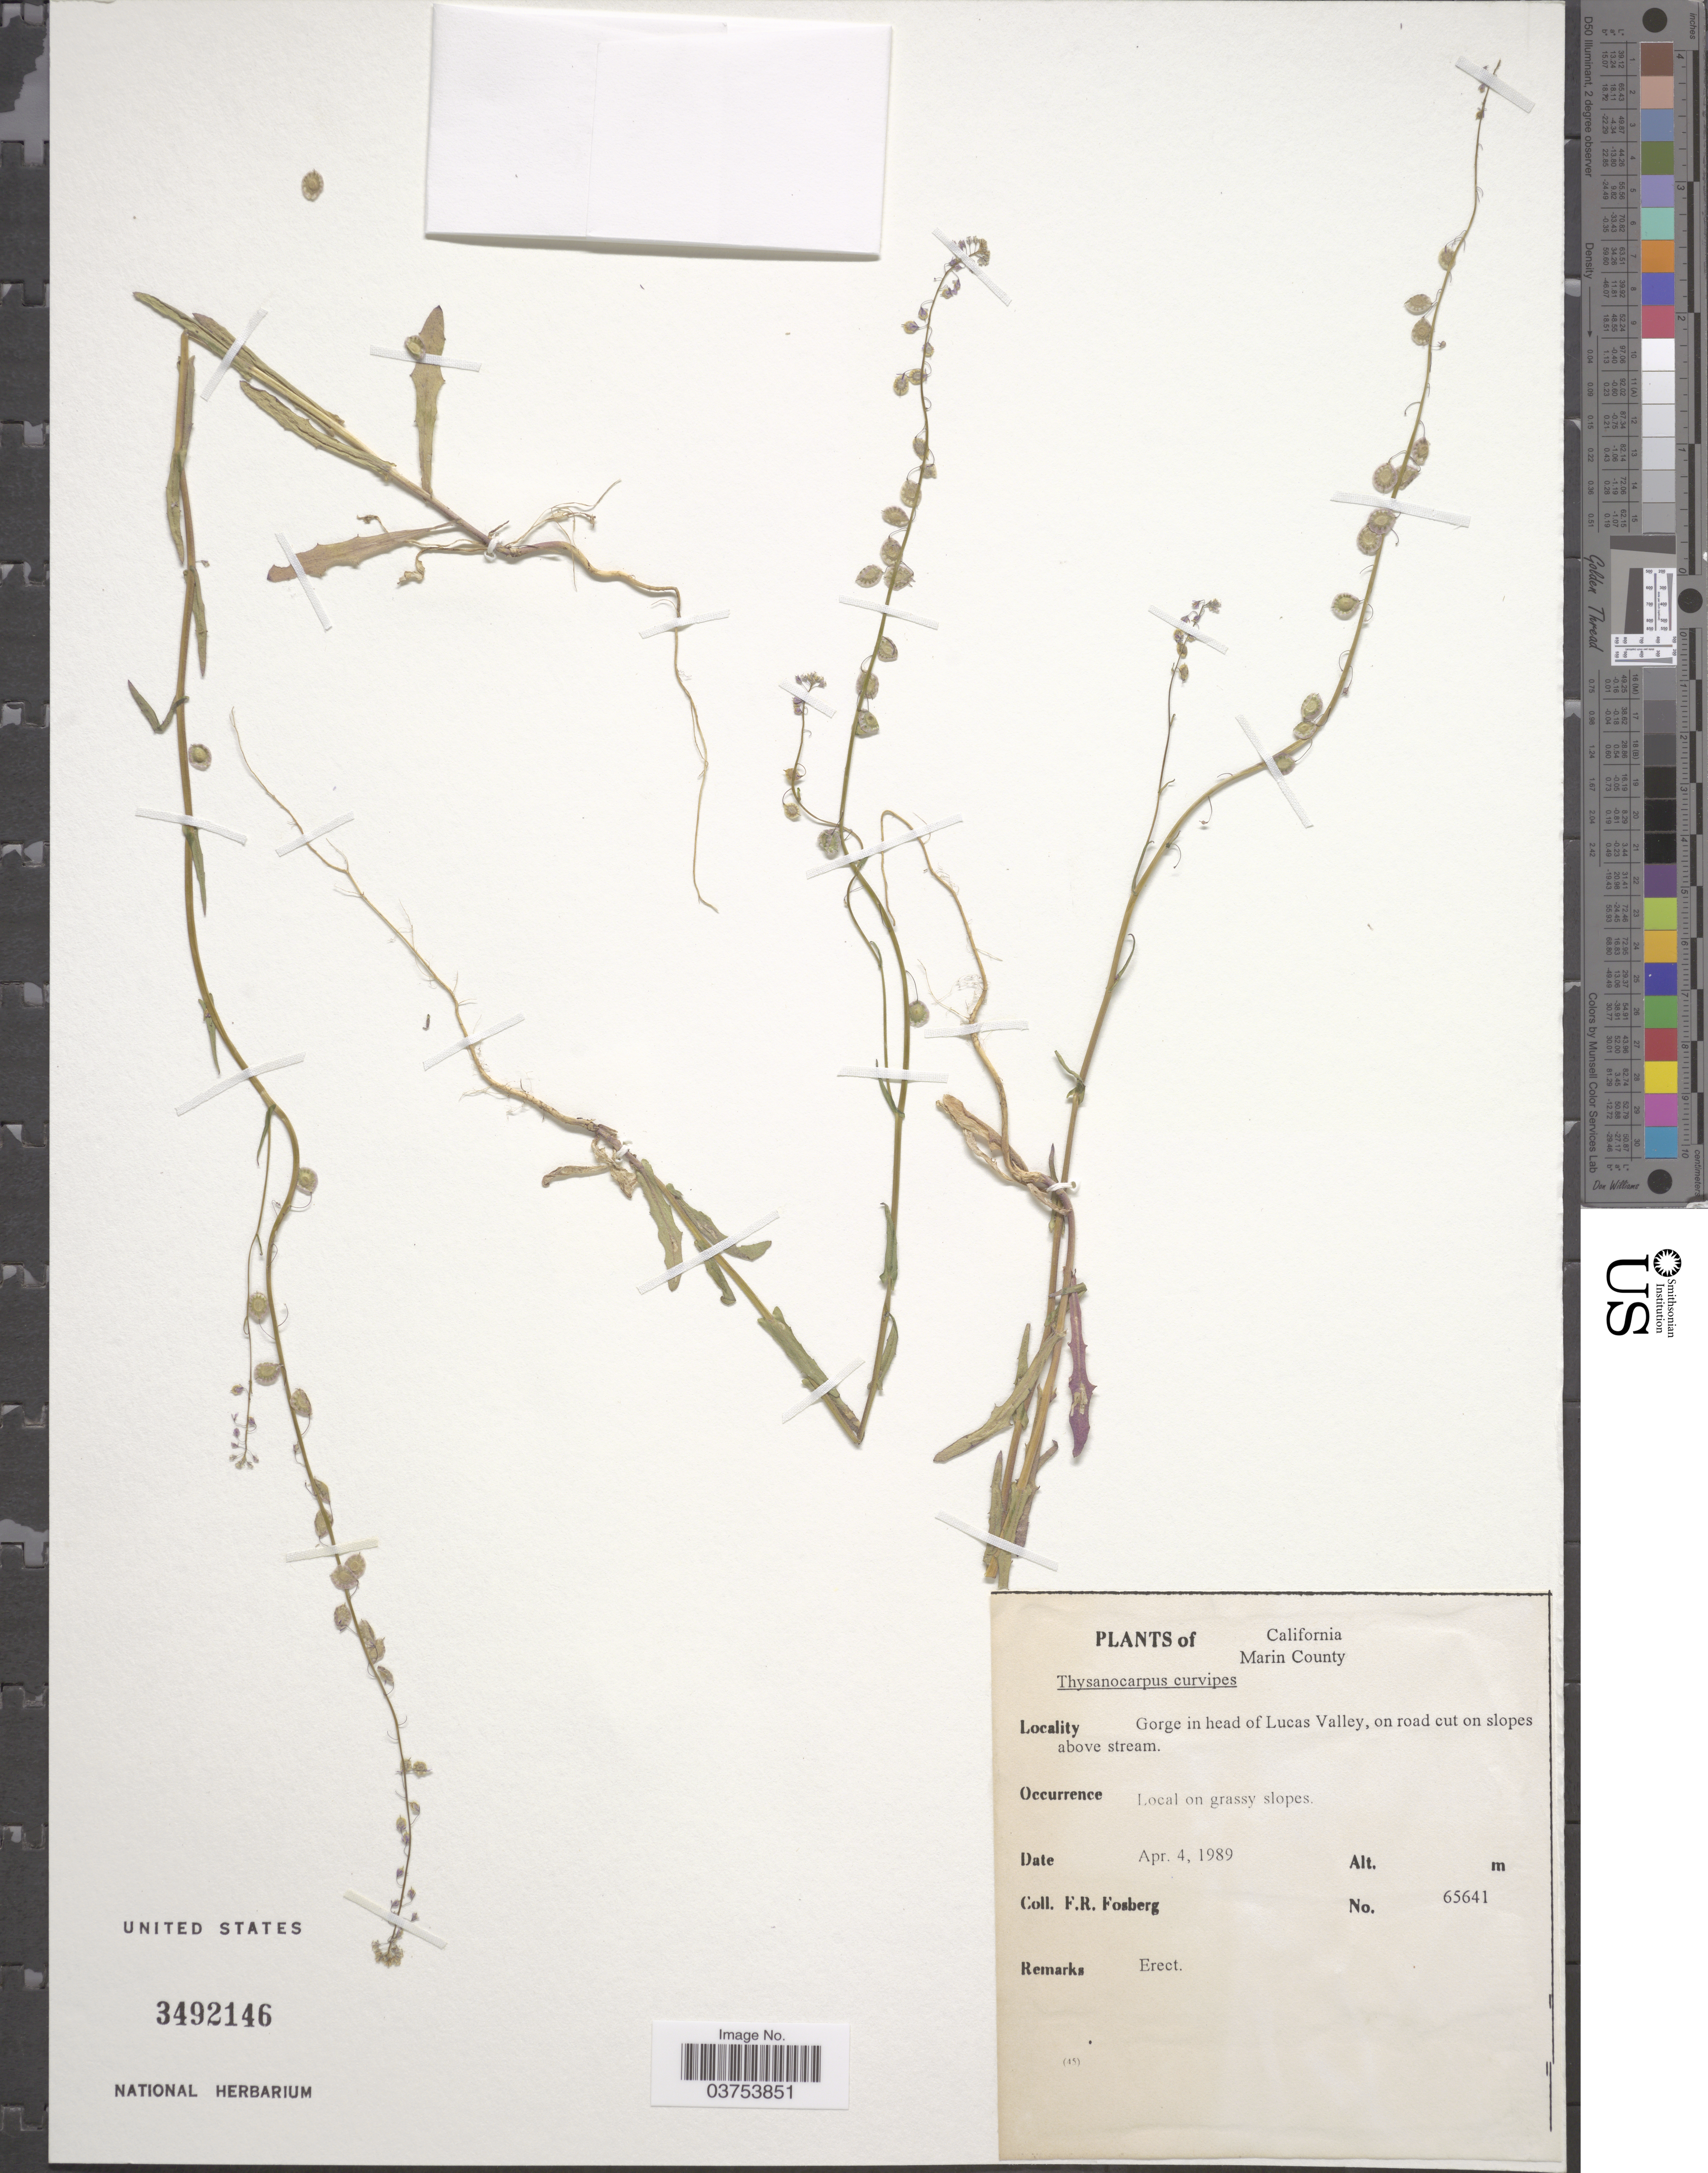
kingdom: Plantae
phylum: Tracheophyta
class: Magnoliopsida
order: Brassicales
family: Brassicaceae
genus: Thysanocarpus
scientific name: Thysanocarpus curvipes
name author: Hook.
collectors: F. R. Fosberg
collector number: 65641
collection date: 1989-04-04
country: United States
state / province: California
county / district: Marin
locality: Marin County. Gorge in head of Lucas Valley, on road cut on slopes above stream.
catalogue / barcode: US 3492146